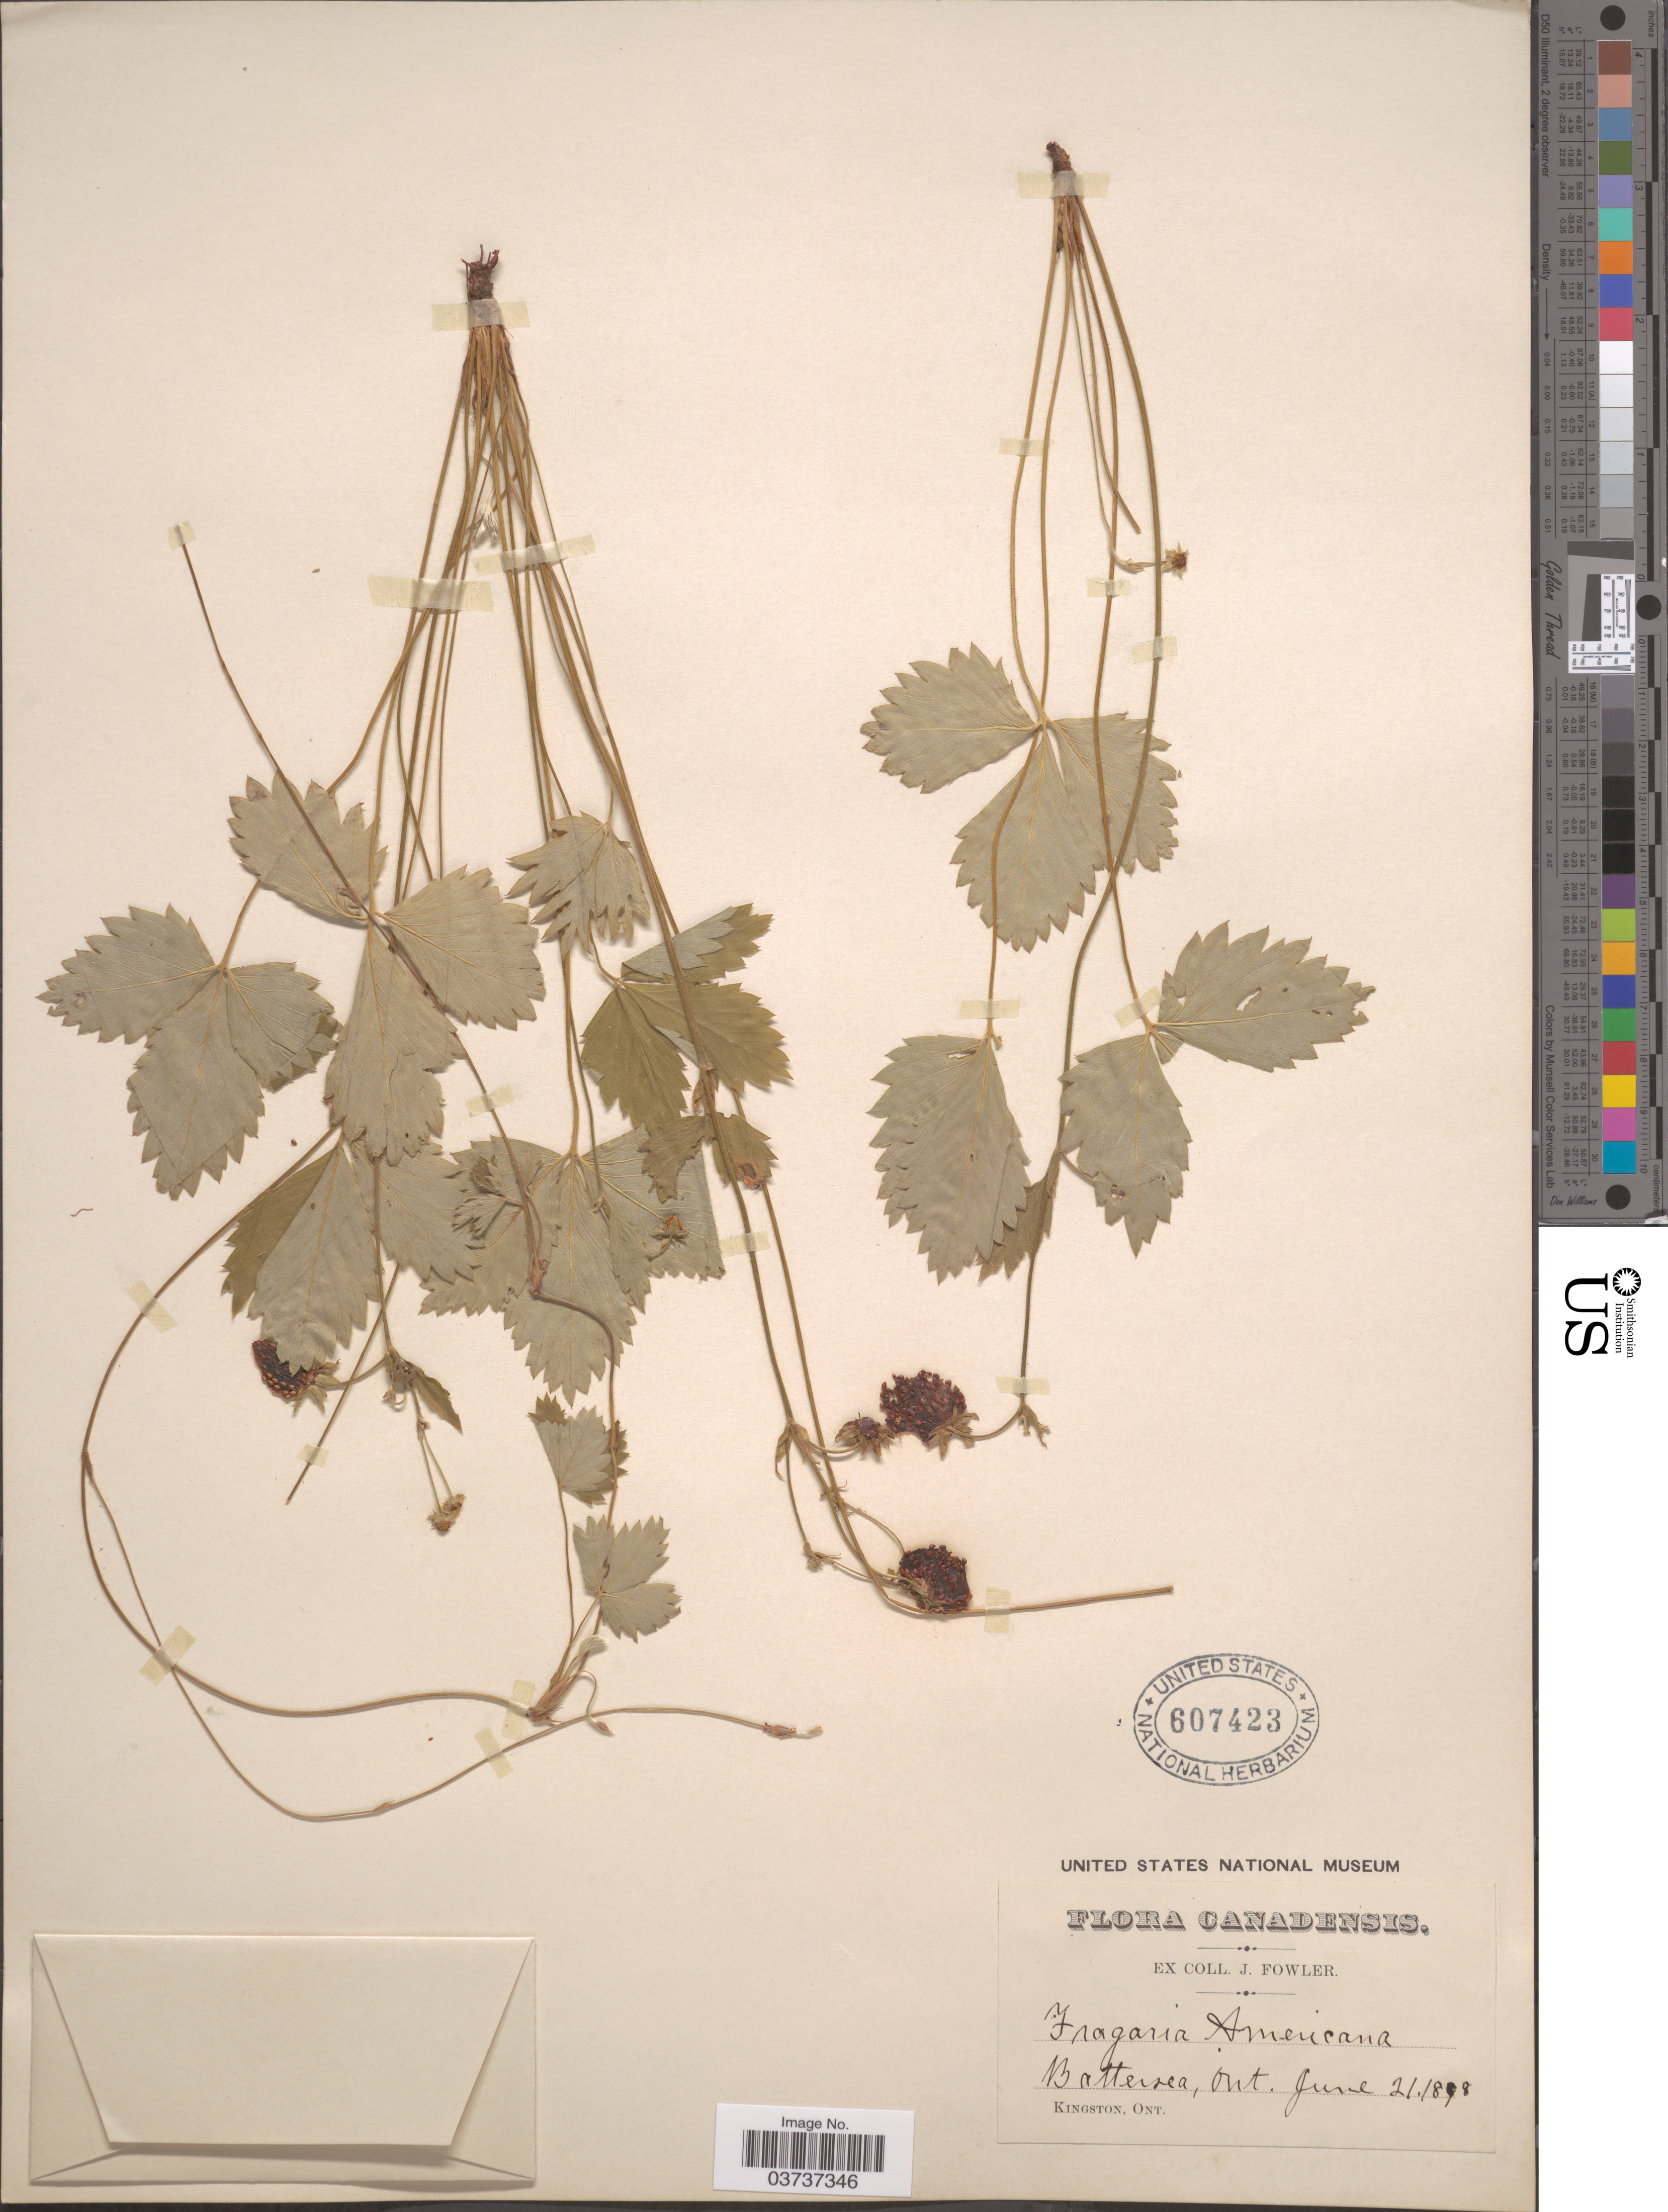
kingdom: Plantae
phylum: Tracheophyta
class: Magnoliopsida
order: Rosales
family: Rosaceae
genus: Fragaria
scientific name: Fragaria vesca subsp. americana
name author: (Porter) Staudt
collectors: J. Fowler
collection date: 1898-06-21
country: Canada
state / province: Ontario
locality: Battersea.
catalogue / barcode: US 607423